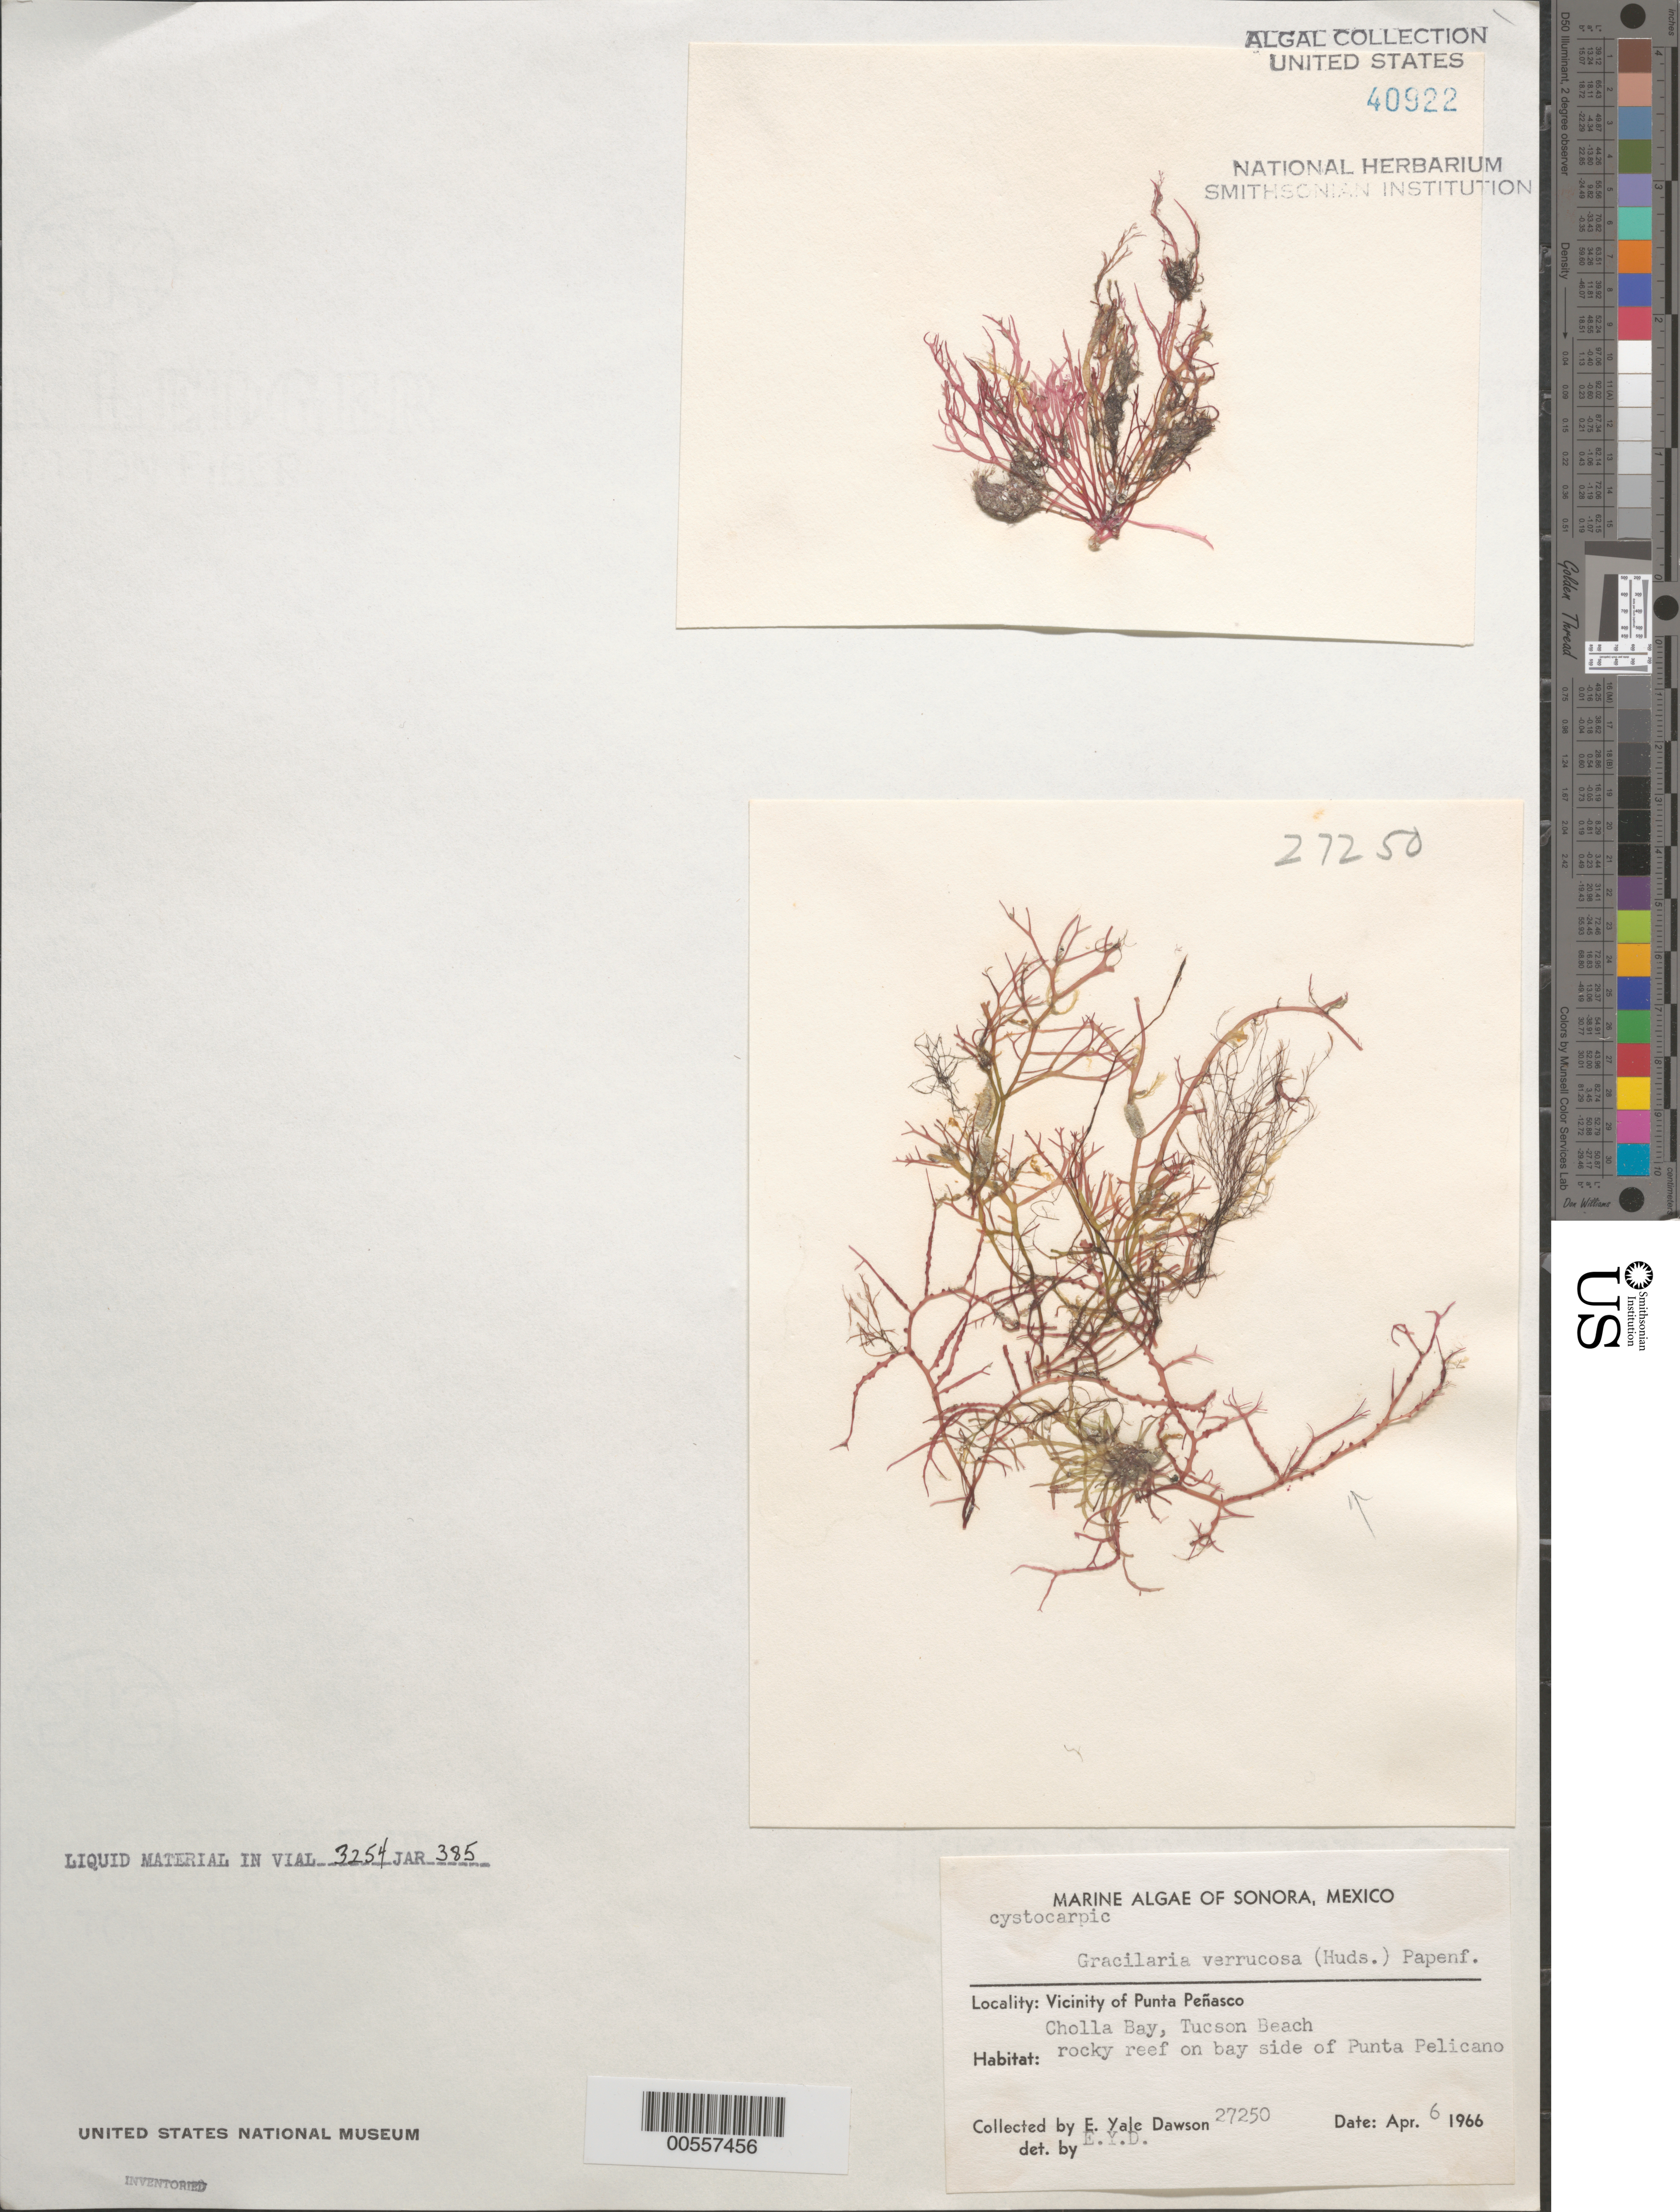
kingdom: Plantae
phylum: Rhodophyta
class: Florideophyceae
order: Gracilariales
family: Gracilariaceae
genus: Gracilariopsis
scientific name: Gracilariopsis longissima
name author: (S.G. Gmel.) Steentoft et al.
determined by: Algae name updating Project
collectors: E. Y. Dawson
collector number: EYD 27250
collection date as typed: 06 Apr 1966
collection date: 1966-04-06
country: Mexico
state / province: Sonora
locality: Cholla Bay, Tucson Beach, Punta Pelicano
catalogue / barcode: US 40922